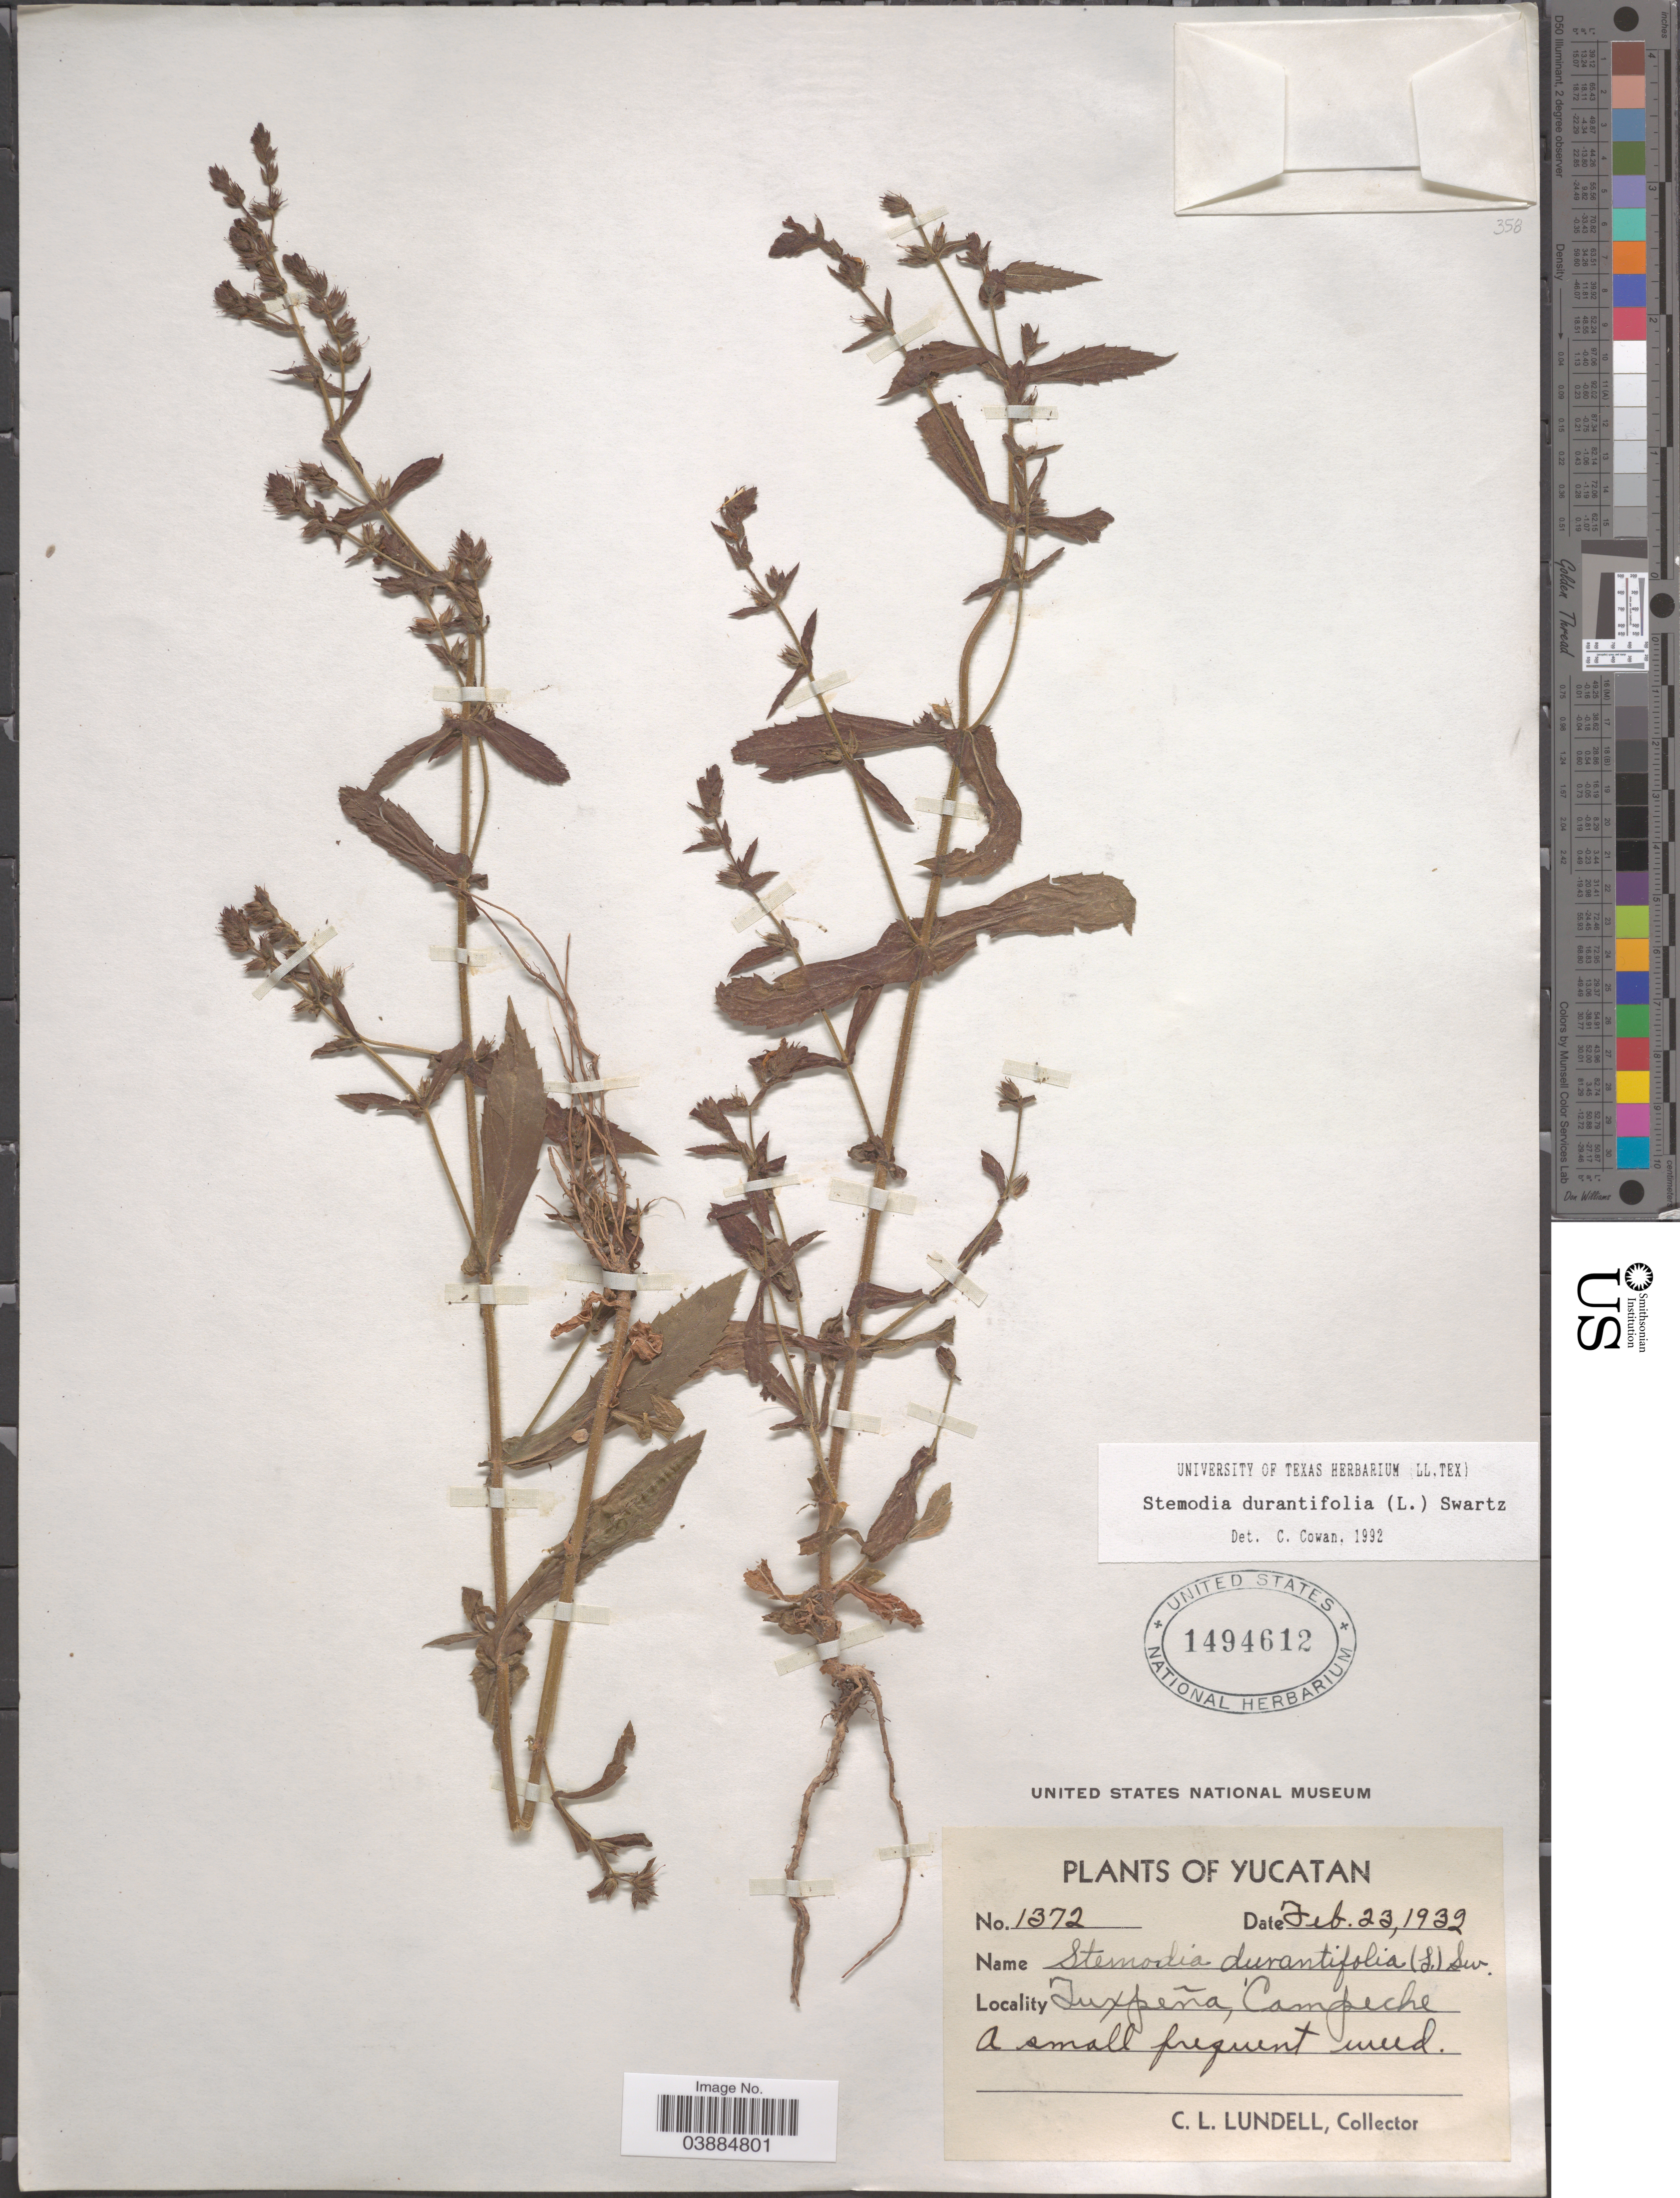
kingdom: Plantae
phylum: Tracheophyta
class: Magnoliopsida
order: Lamiales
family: Plantaginaceae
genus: Stemodia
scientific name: Stemodia durantifolia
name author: (L.) Sw.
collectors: C. L. Lundell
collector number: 1372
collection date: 1932-02-23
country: Mexico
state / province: Yucatán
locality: Tuxpeña, Campeche.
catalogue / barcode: US 1494612